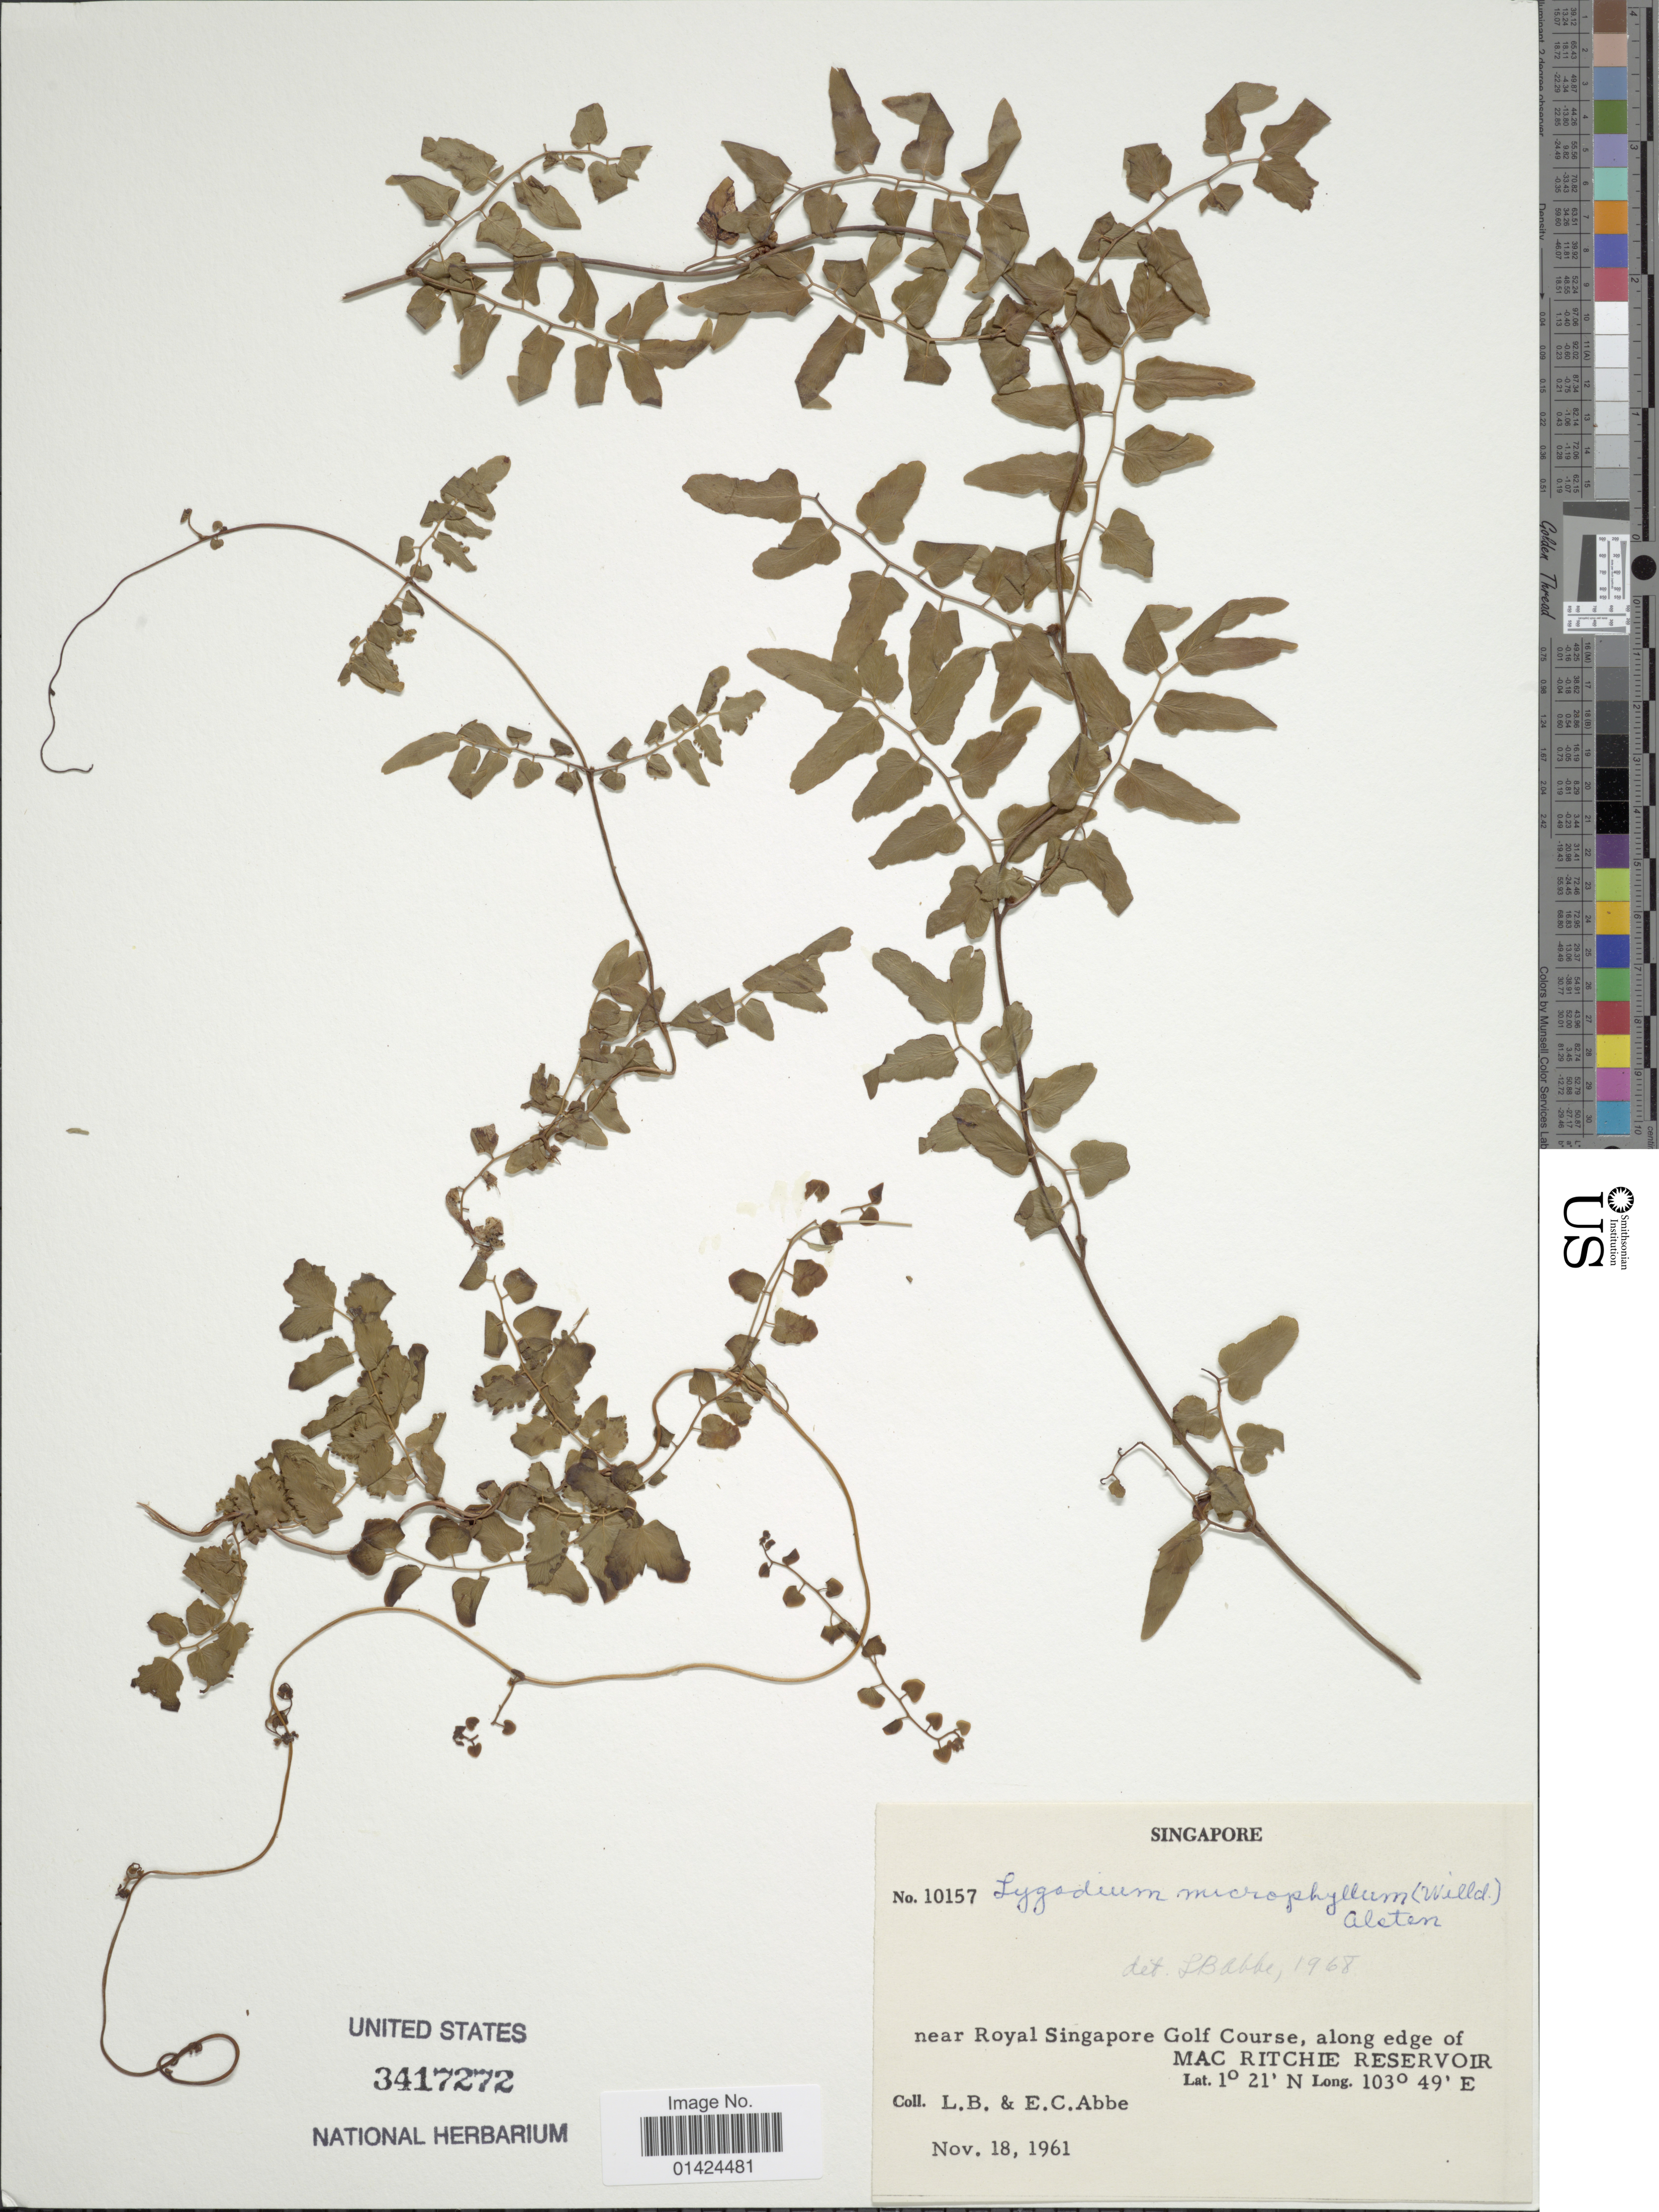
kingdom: Plantae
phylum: Tracheophyta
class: Polypodiopsida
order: Schizaeales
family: Lygodiaceae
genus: Lygodium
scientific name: Lygodium microphyllum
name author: (Cav.) R. Br.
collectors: L. B. Abbe & E. C. Abbe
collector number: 10157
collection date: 1961-11-18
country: Singapore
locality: Near Royal Singapore Golf Course, along edge of Mac Ritchie Reservoir.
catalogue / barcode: US 3417272